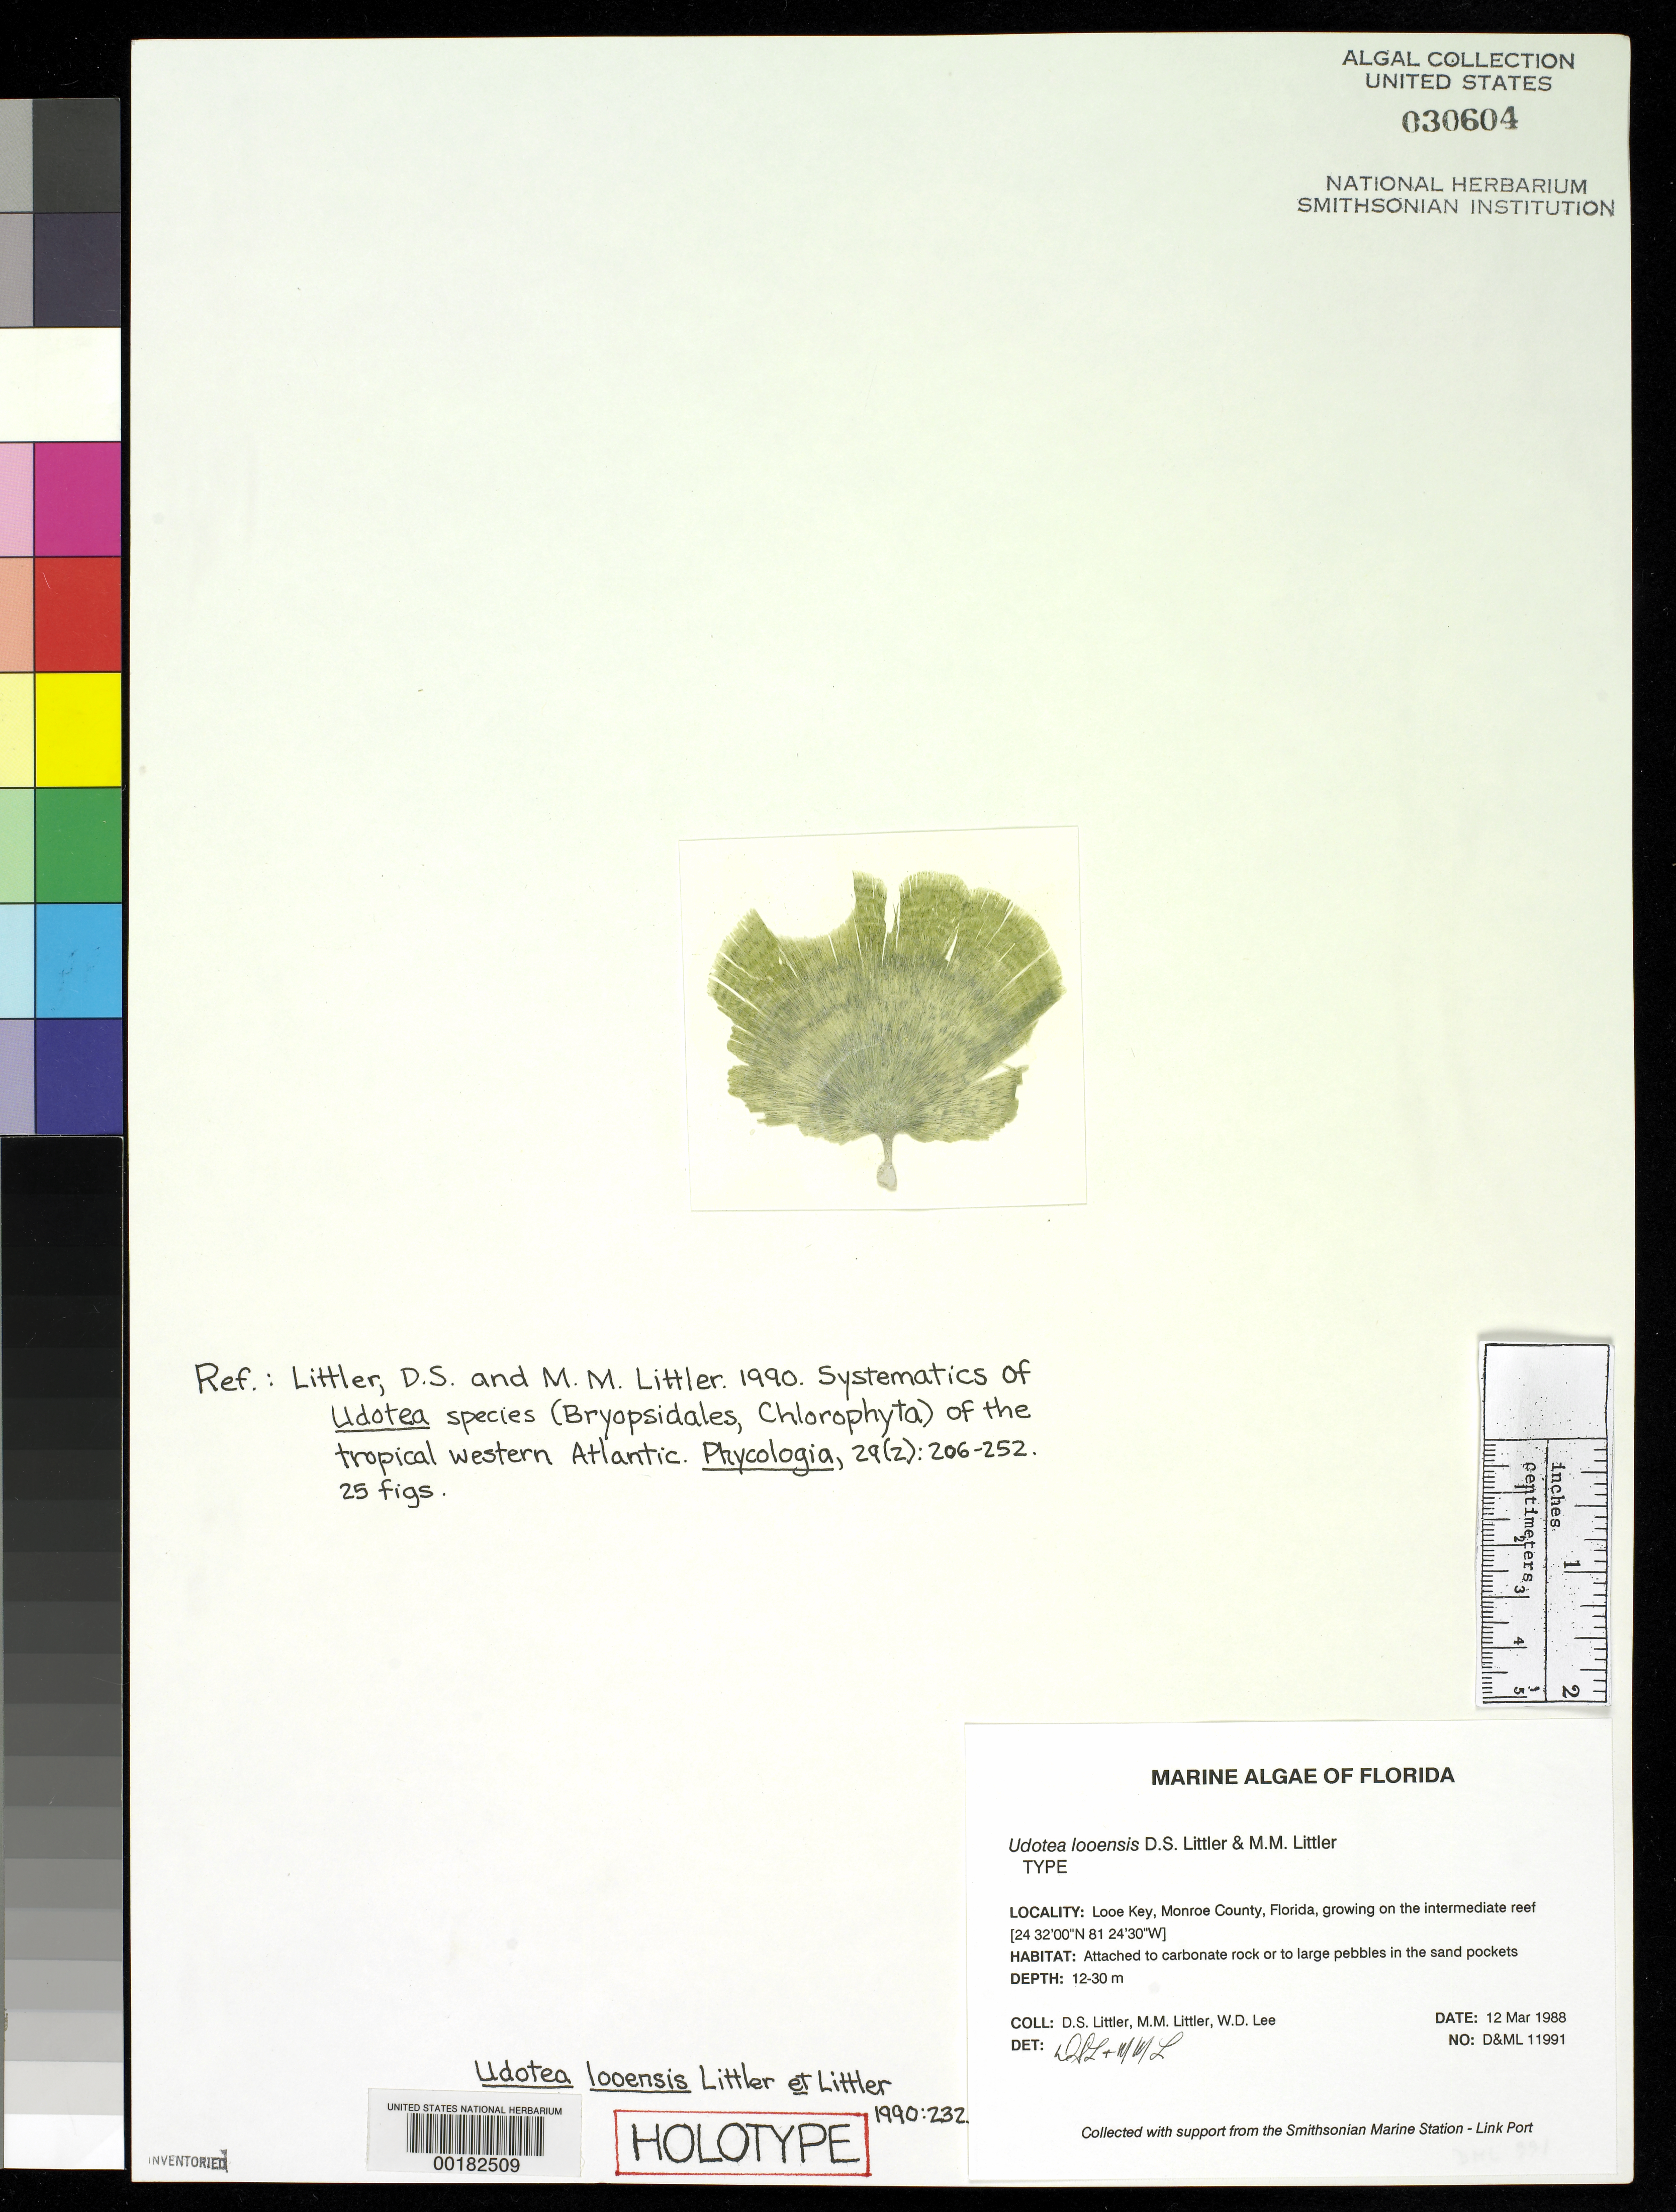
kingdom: Plantae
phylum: Chlorophyta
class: Ulvophyceae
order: Bryopsidales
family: Udoteaceae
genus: Udotea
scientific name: Udotea looensis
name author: D.S. Littler & Littler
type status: Holotype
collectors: D. S. Littler, M. M. Littler & W. Lee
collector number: D&ML 11991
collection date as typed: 12 Mar 1988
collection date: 1988-03-12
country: United States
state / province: Florida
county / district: Monroe County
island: Looe Key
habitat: On carbonate rock or on large pebbles in sand pockets.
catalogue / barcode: US 30604